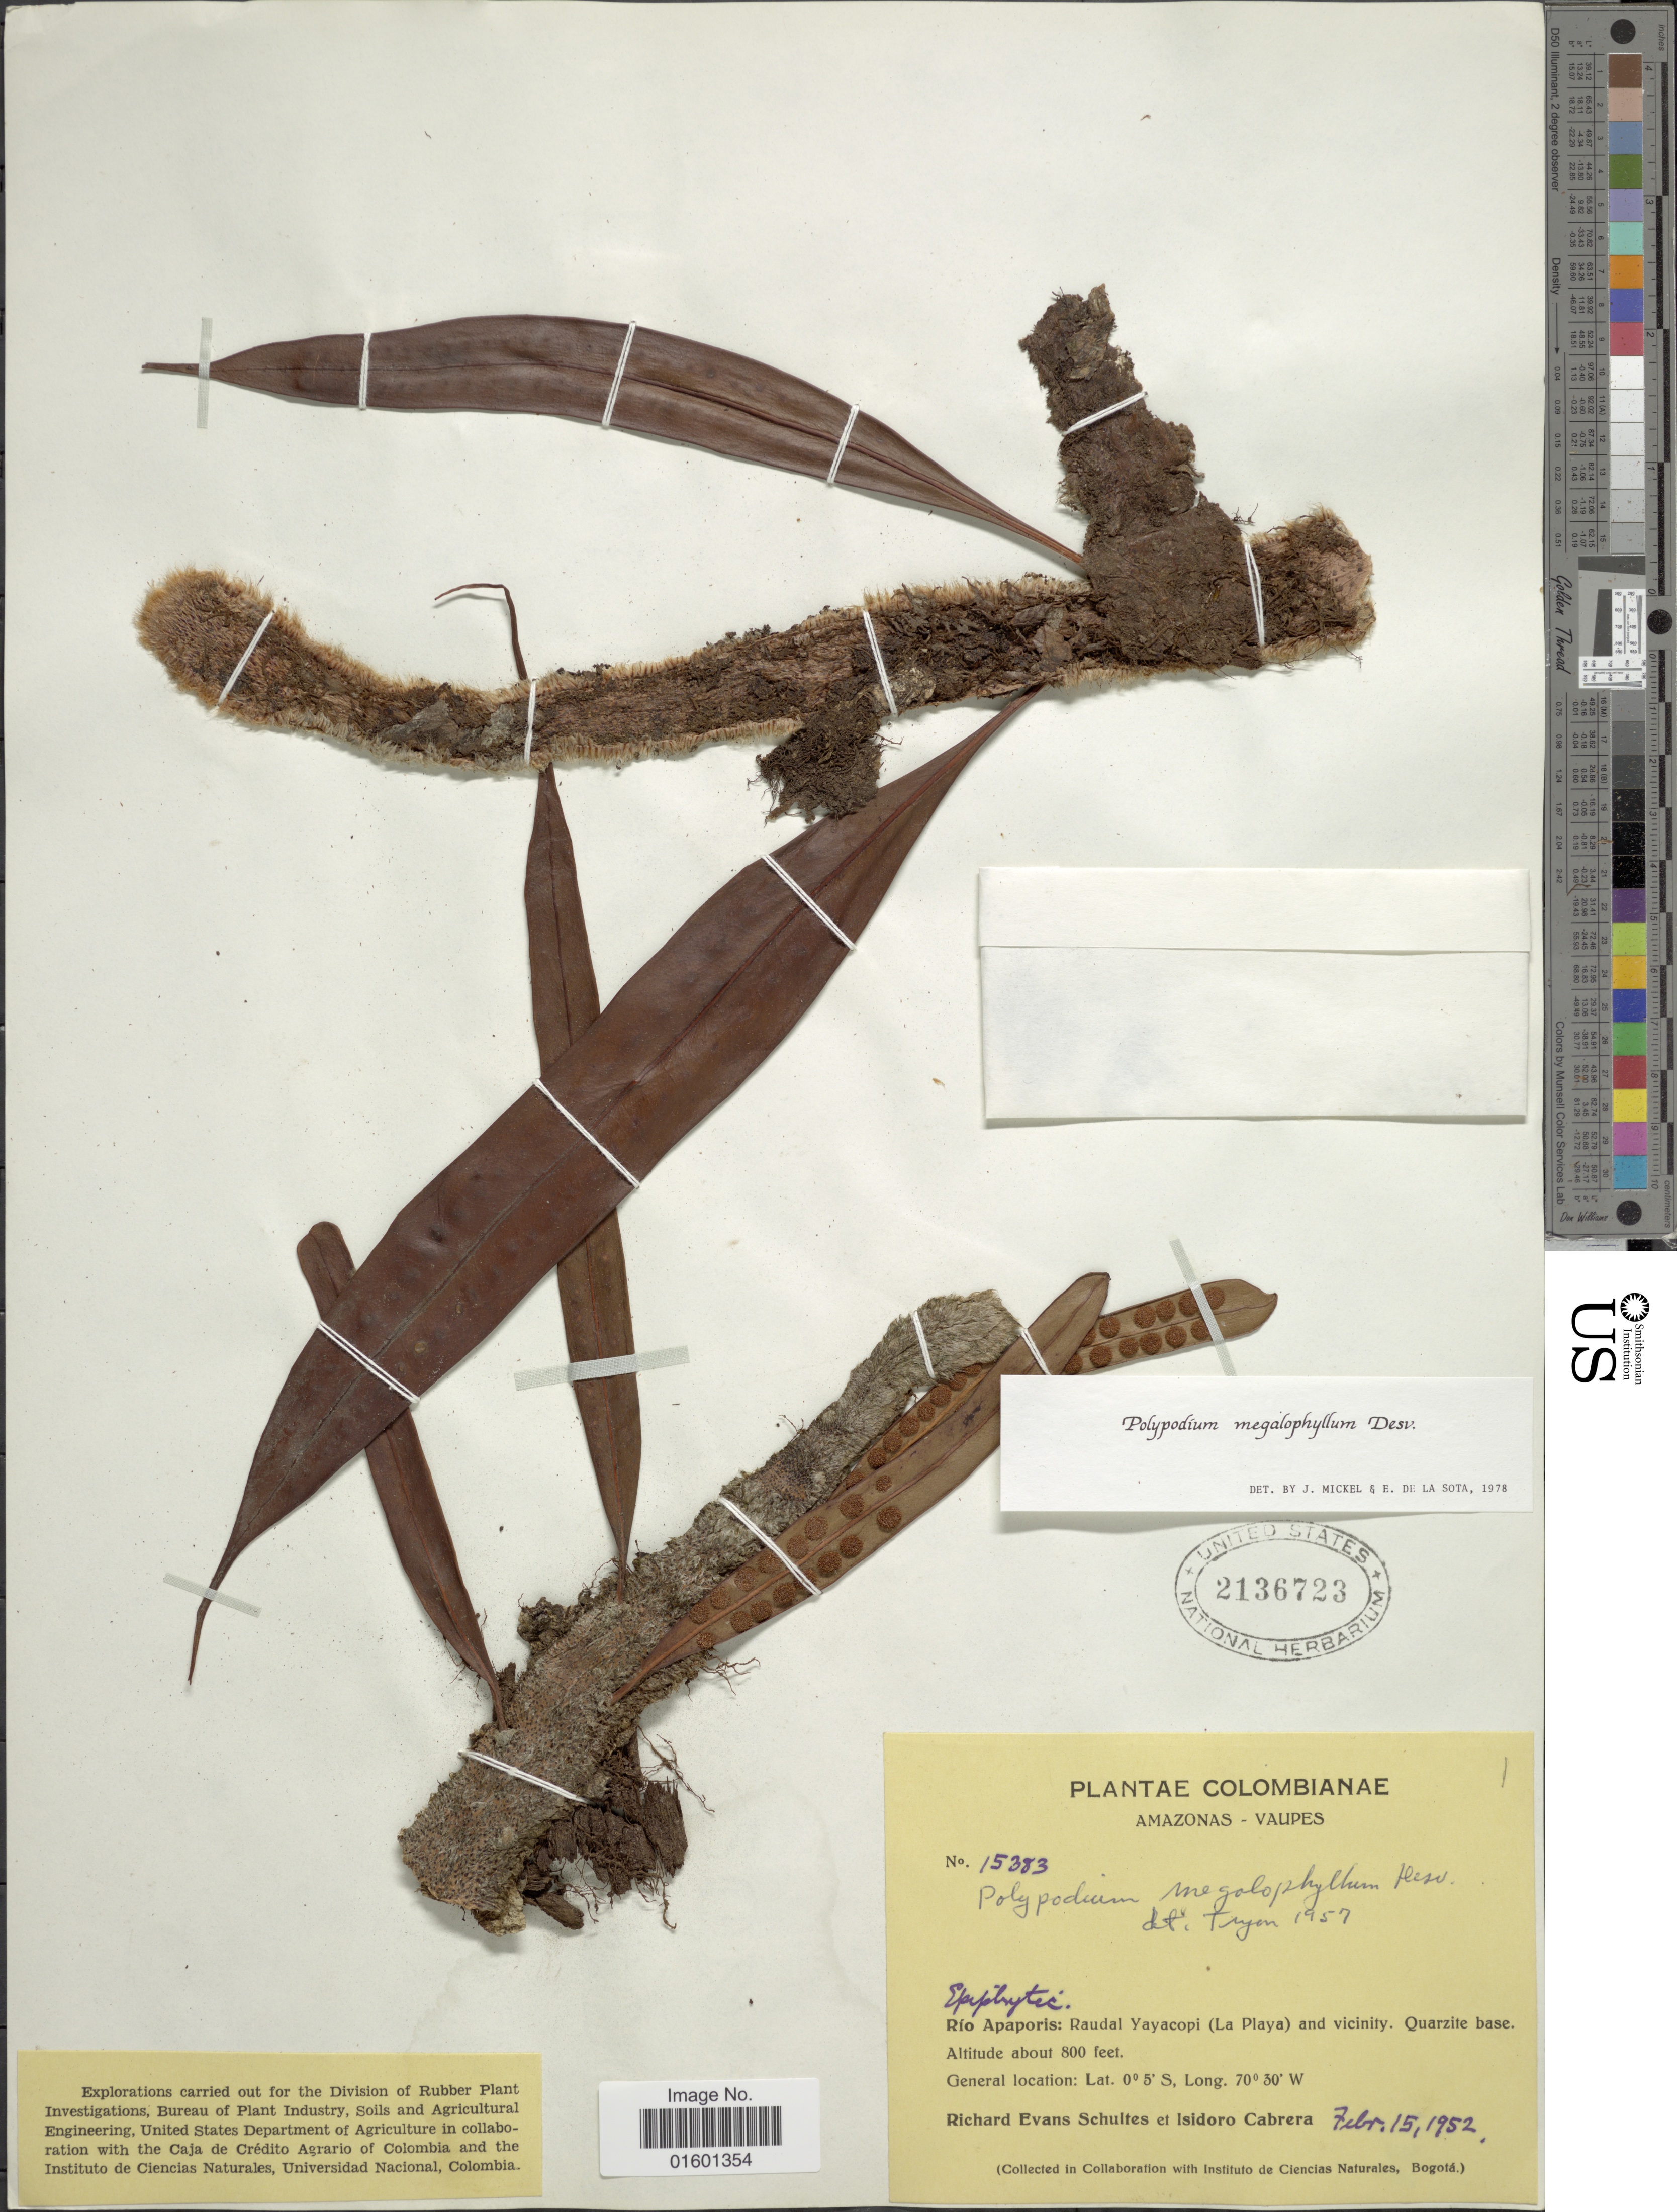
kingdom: Plantae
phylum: Tracheophyta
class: Polypodiopsida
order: Polypodiales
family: Polypodiaceae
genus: Microgramma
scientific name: Microgramma megalophylla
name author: (Desv.) de la Sota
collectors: R. E. Schultes & I. Cabrera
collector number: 15383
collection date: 1952-02-15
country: Colombia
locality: Amazonas - Vaupes, Rio Apaporis: Raudal Yayacopi (La Playa) and vicinity. Quarzite base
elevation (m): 244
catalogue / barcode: US 2136723